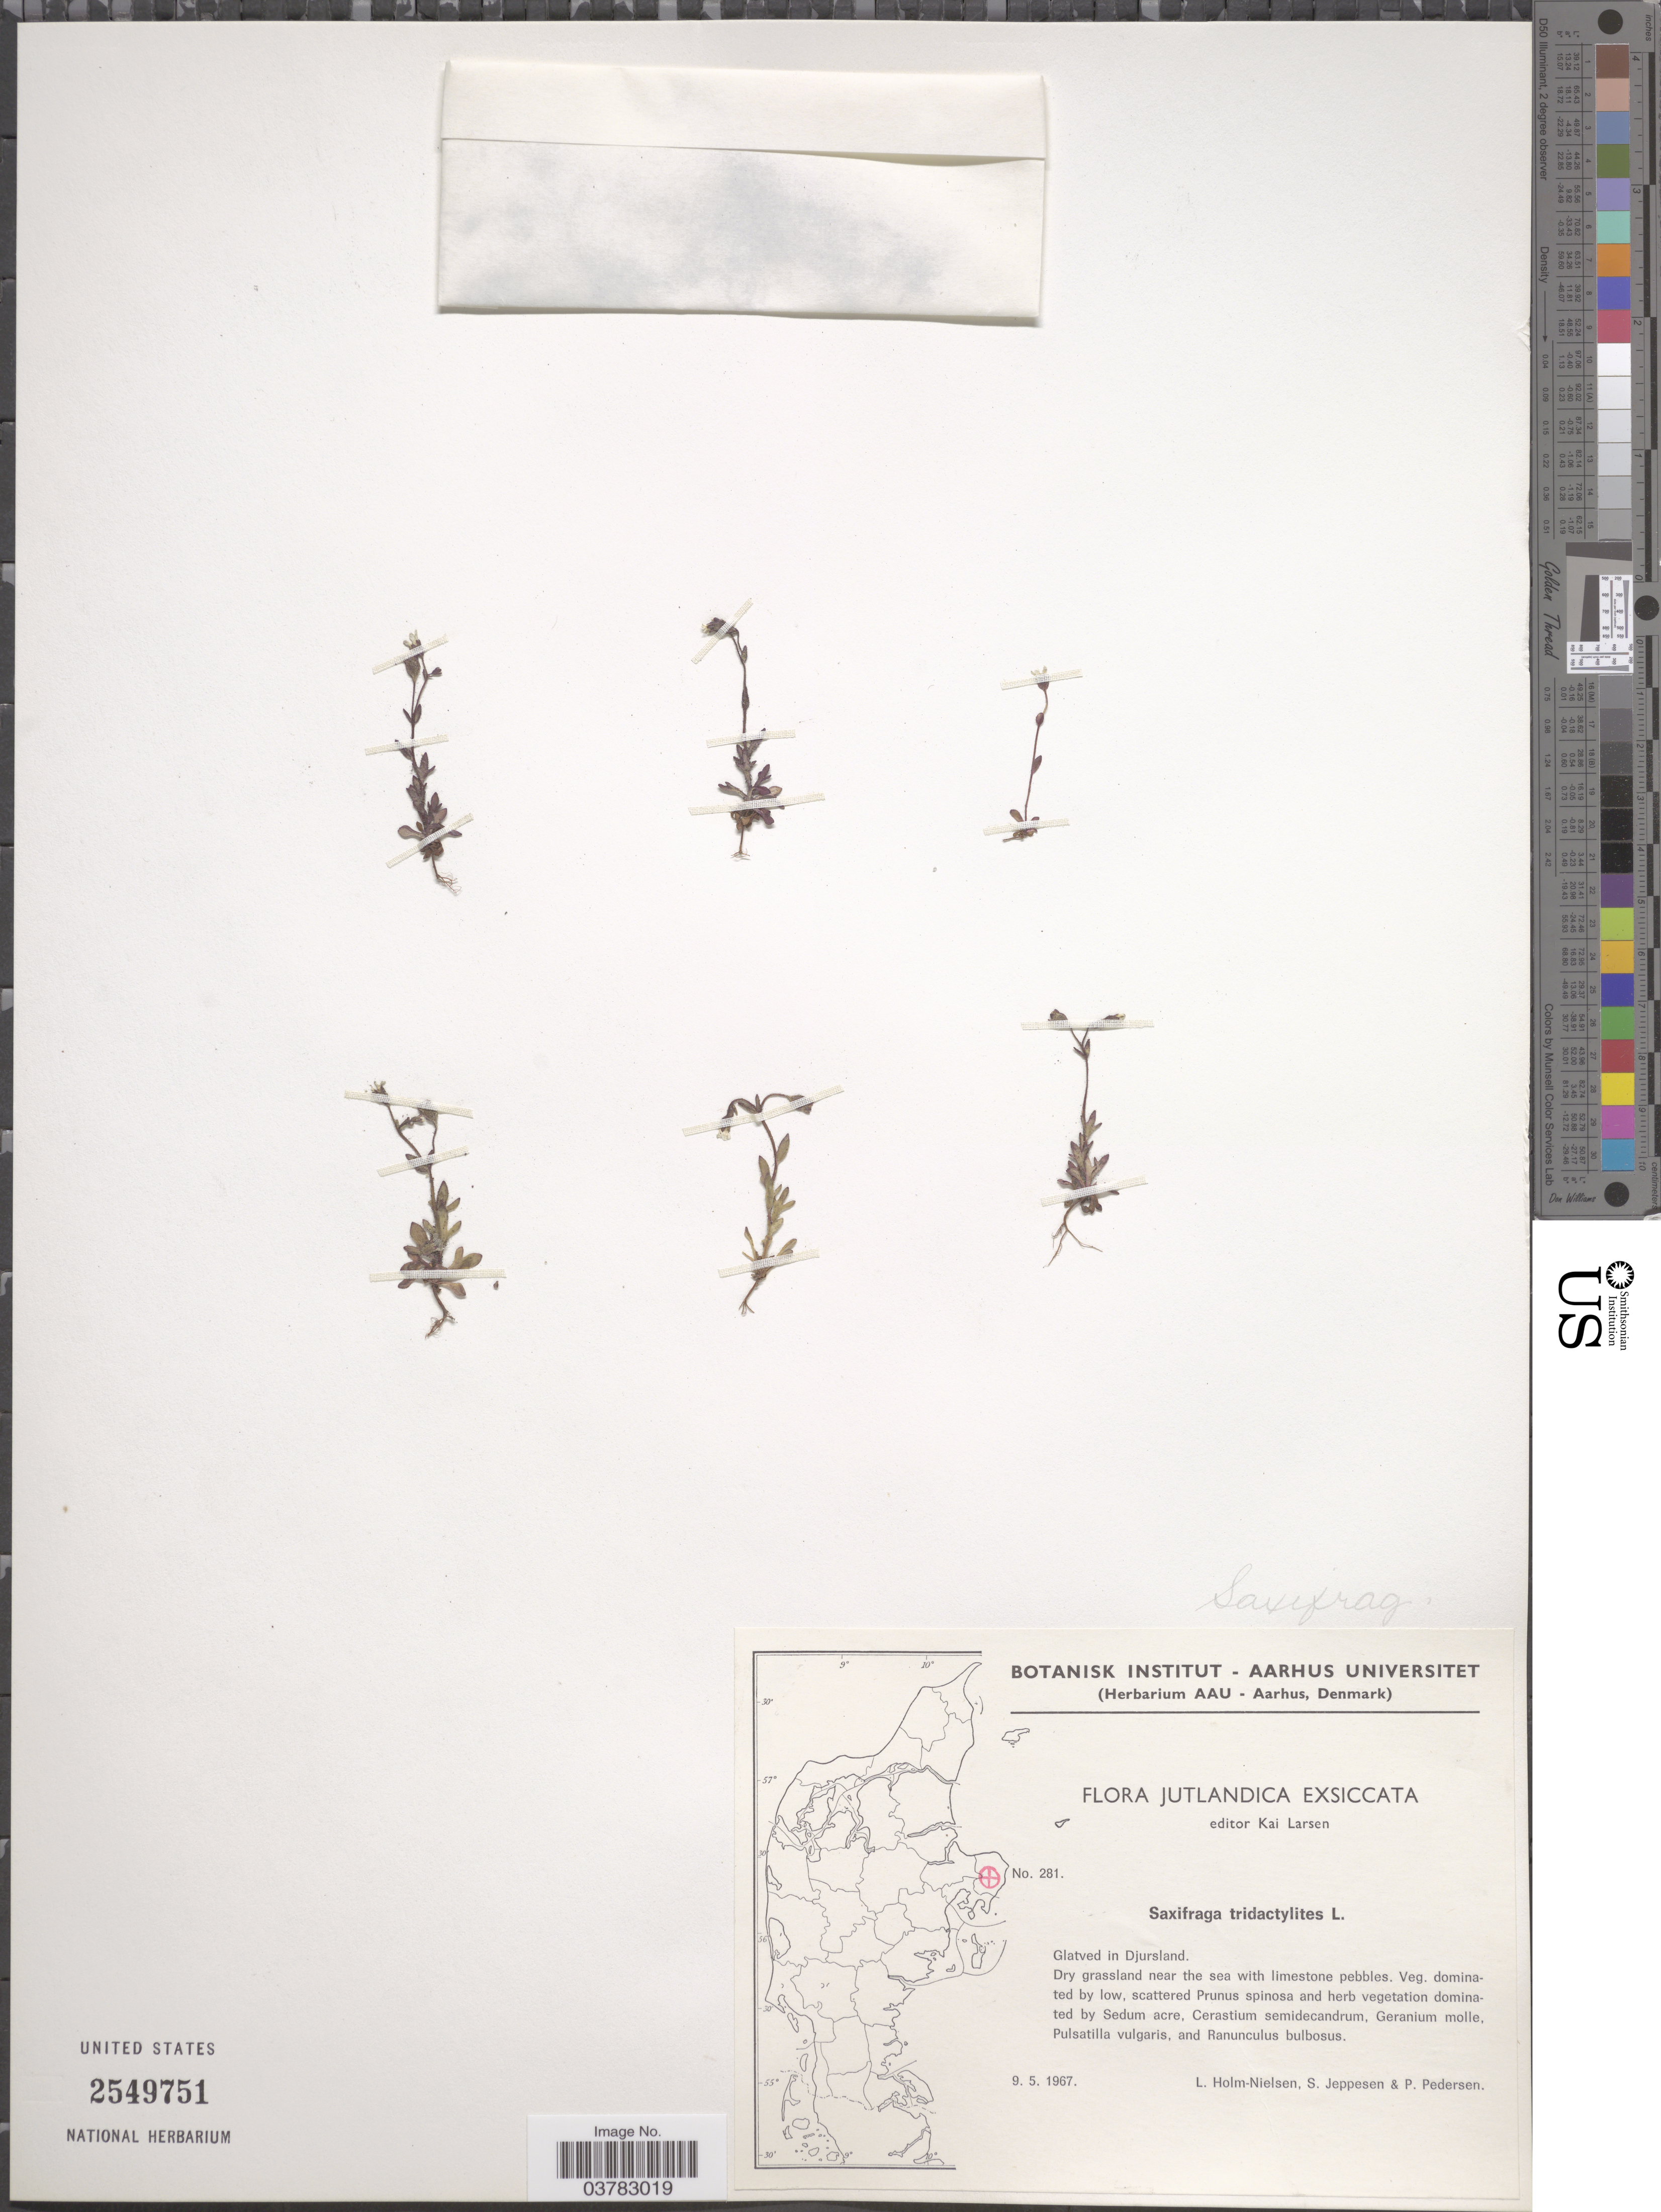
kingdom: Plantae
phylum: Tracheophyta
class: Magnoliopsida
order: Saxifragales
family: Saxifragaceae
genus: Saxifraga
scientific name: Saxifraga tridactylites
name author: L.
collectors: L. Holm-Nielsen, S. Jeppesen & P. Pedersen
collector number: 281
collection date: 1967-05-09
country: Denmark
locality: Jutlandica. Dry grassland near the sea with limestone pebbles. Glatved in Djursland.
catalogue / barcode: US 2549751